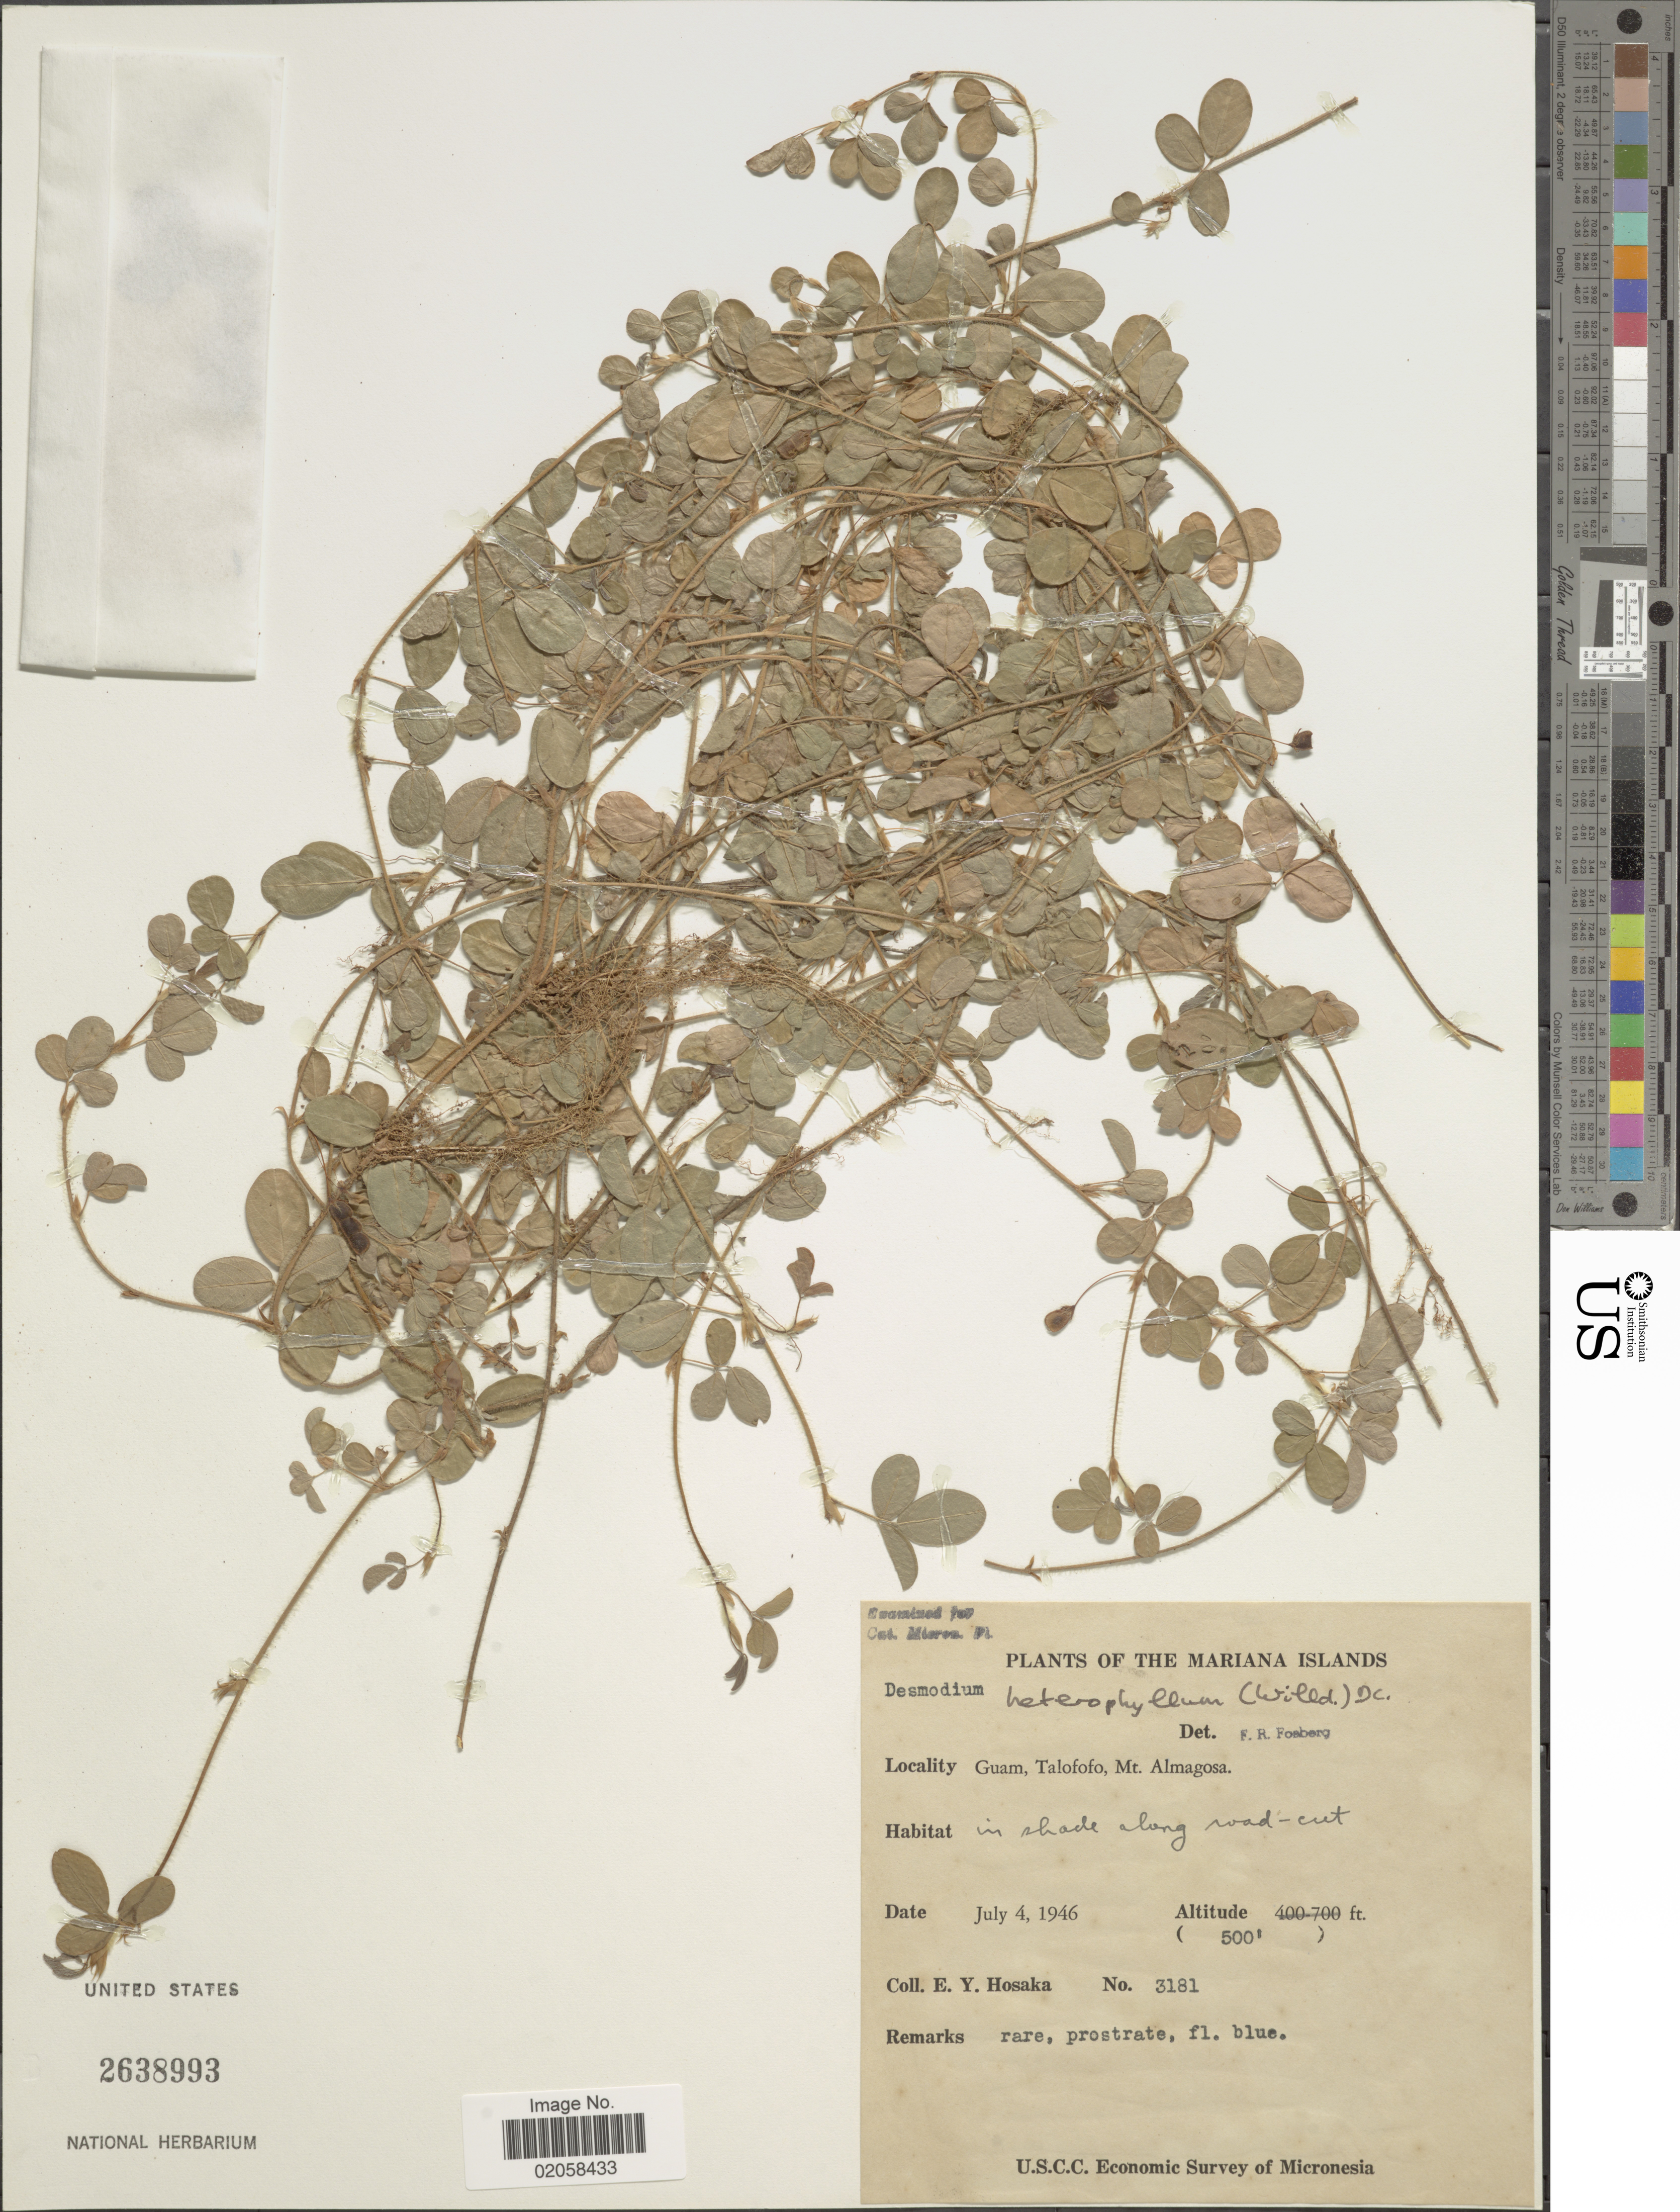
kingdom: Plantae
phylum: Tracheophyta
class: Magnoliopsida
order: Fabales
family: Fabaceae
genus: Grona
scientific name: Grona heterophylla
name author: (Willd.) H. Ohashi & K. Ohashi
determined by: Strong, Mark T., (BOT), Smithsonian Institution - National Museum of Natural History (UNITED STATES)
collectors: E. Y. Hosaka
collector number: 3181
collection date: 1946-07-04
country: Guam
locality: Mariana Islands, Guam, Talofofo, Mt. Almagosa, in shade along road-cut.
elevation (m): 152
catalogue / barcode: US 2638993